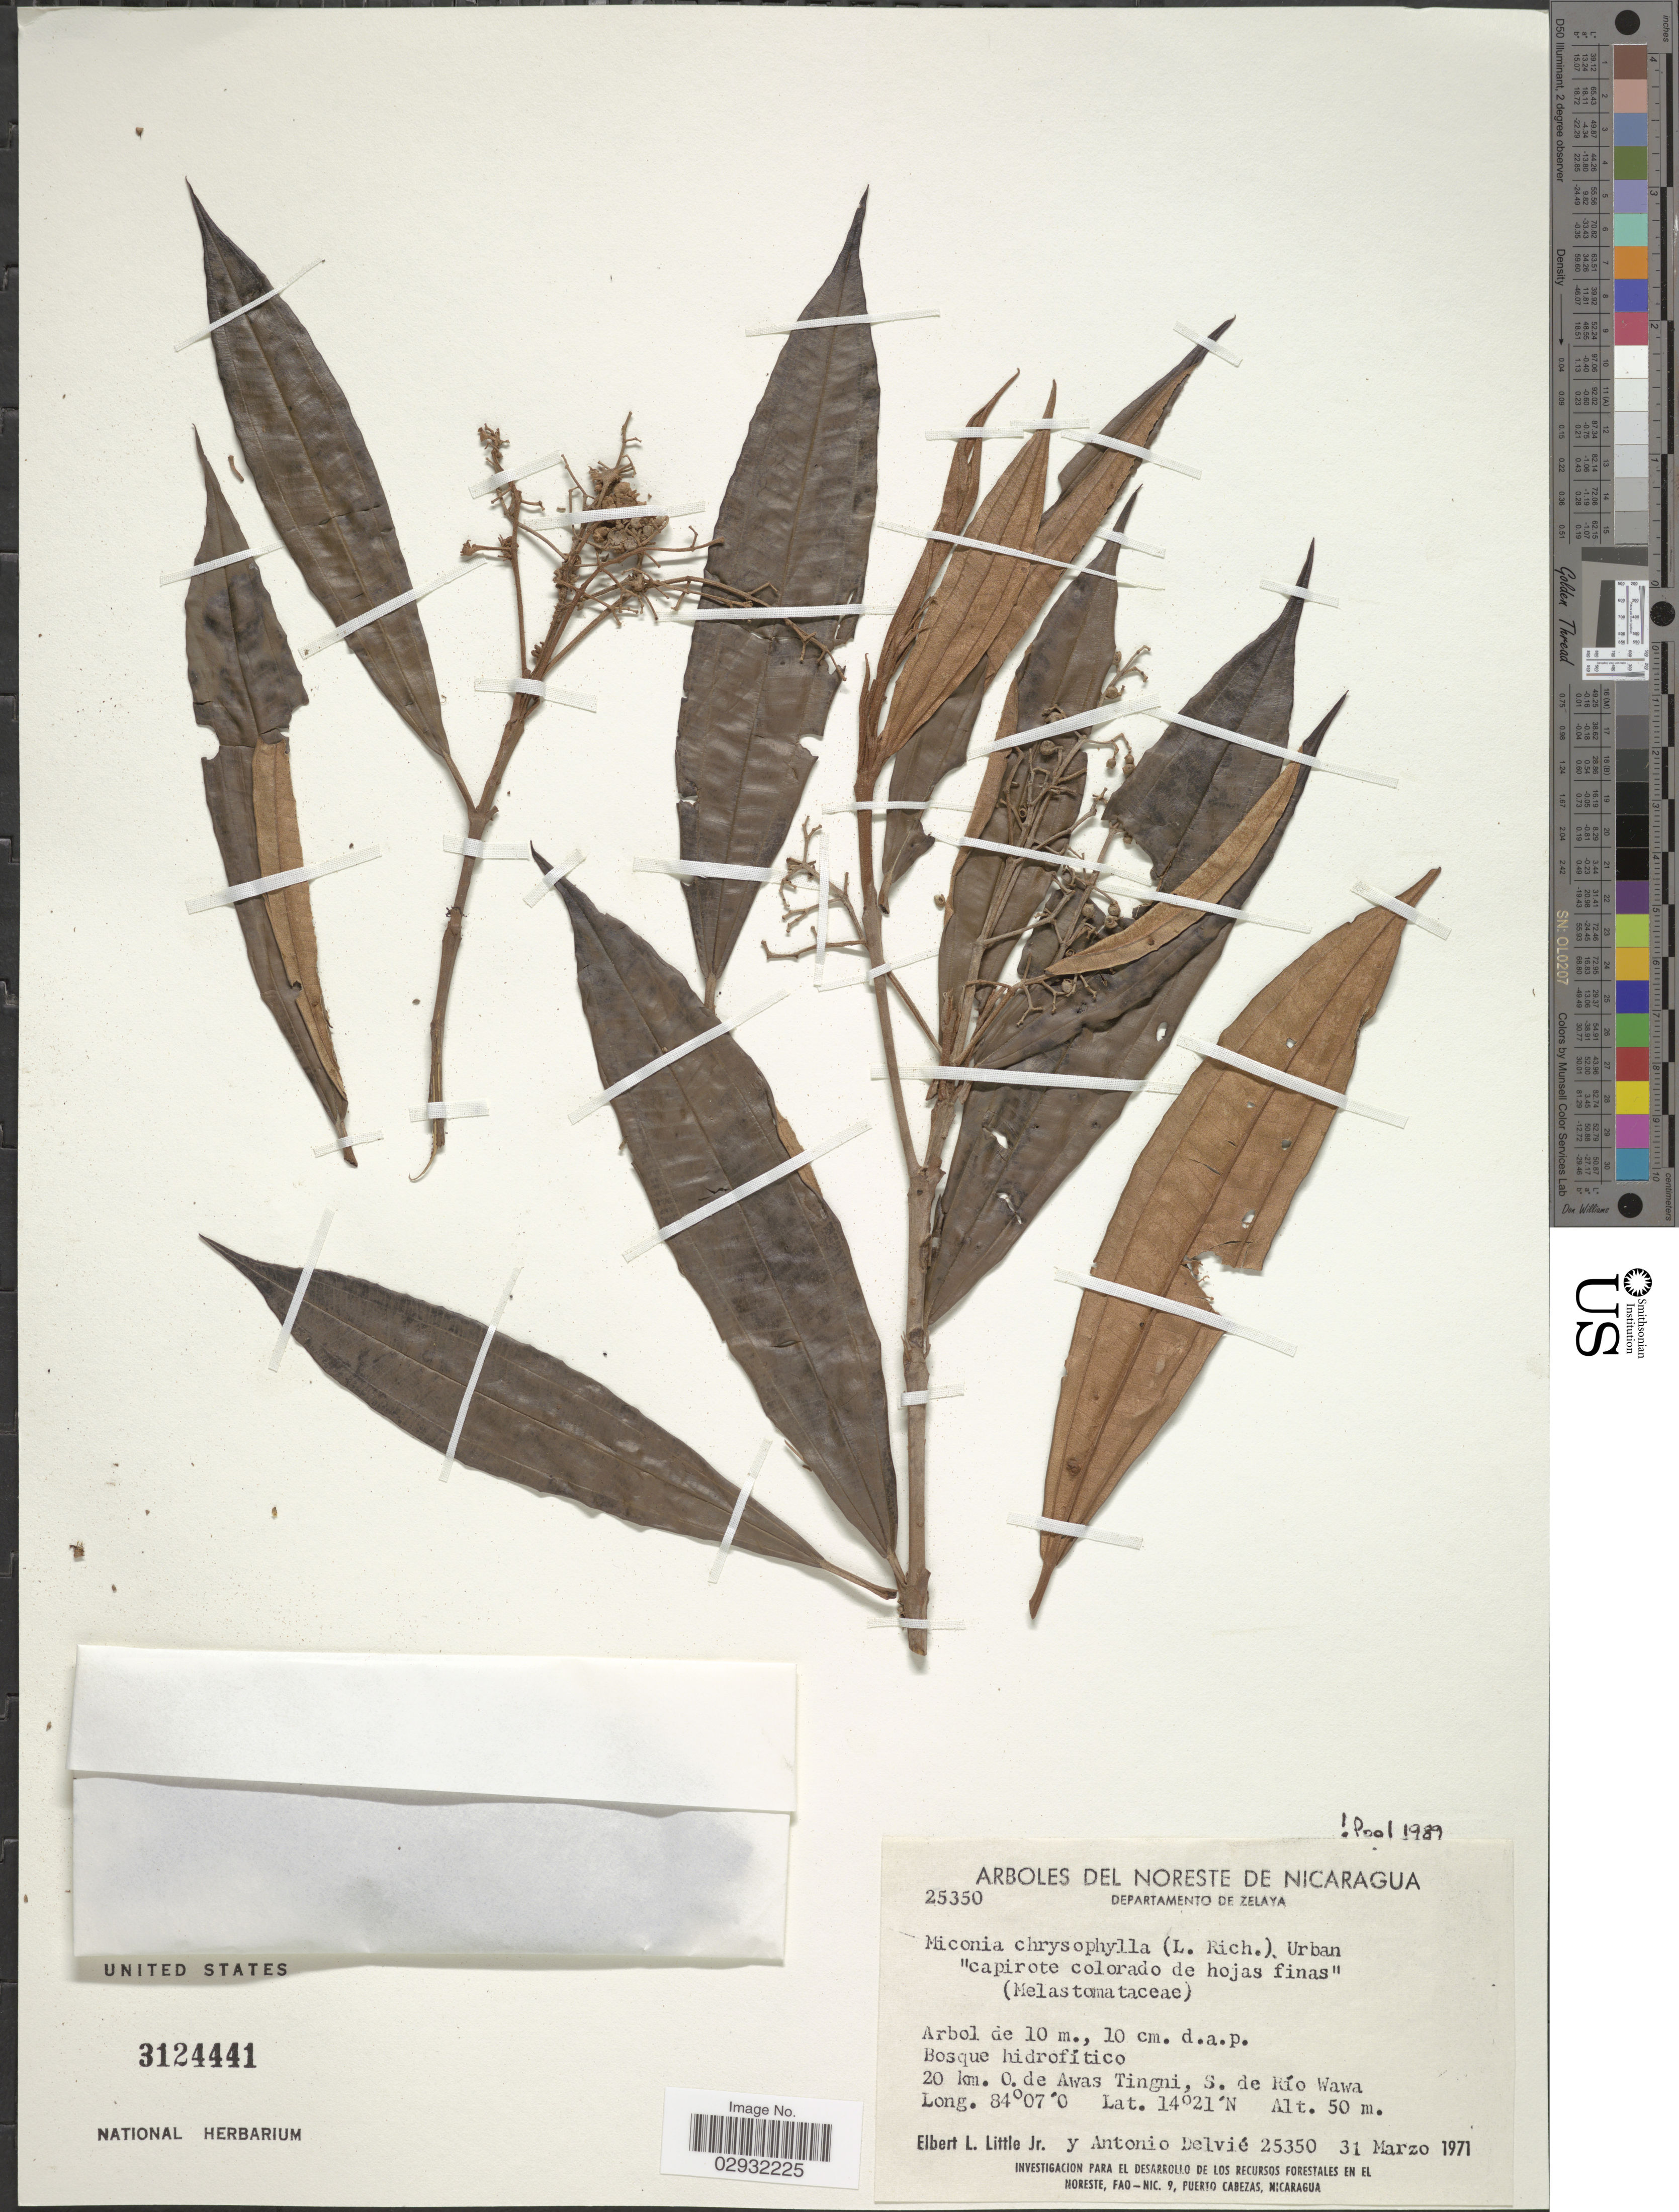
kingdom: Plantae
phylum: Tracheophyta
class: Magnoliopsida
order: Myrtales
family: Melastomataceae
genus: Miconia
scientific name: Miconia chrysophylla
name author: (Rich.) Urb.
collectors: E. L. Little & A. Delvie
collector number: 25350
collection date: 1971-03-31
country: Nicaragua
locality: Departamento de Zelaya, 20 km. O. de Awas Tingni, S. de Río Wawa. Noreste de Nicaragua.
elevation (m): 50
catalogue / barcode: US 3124441